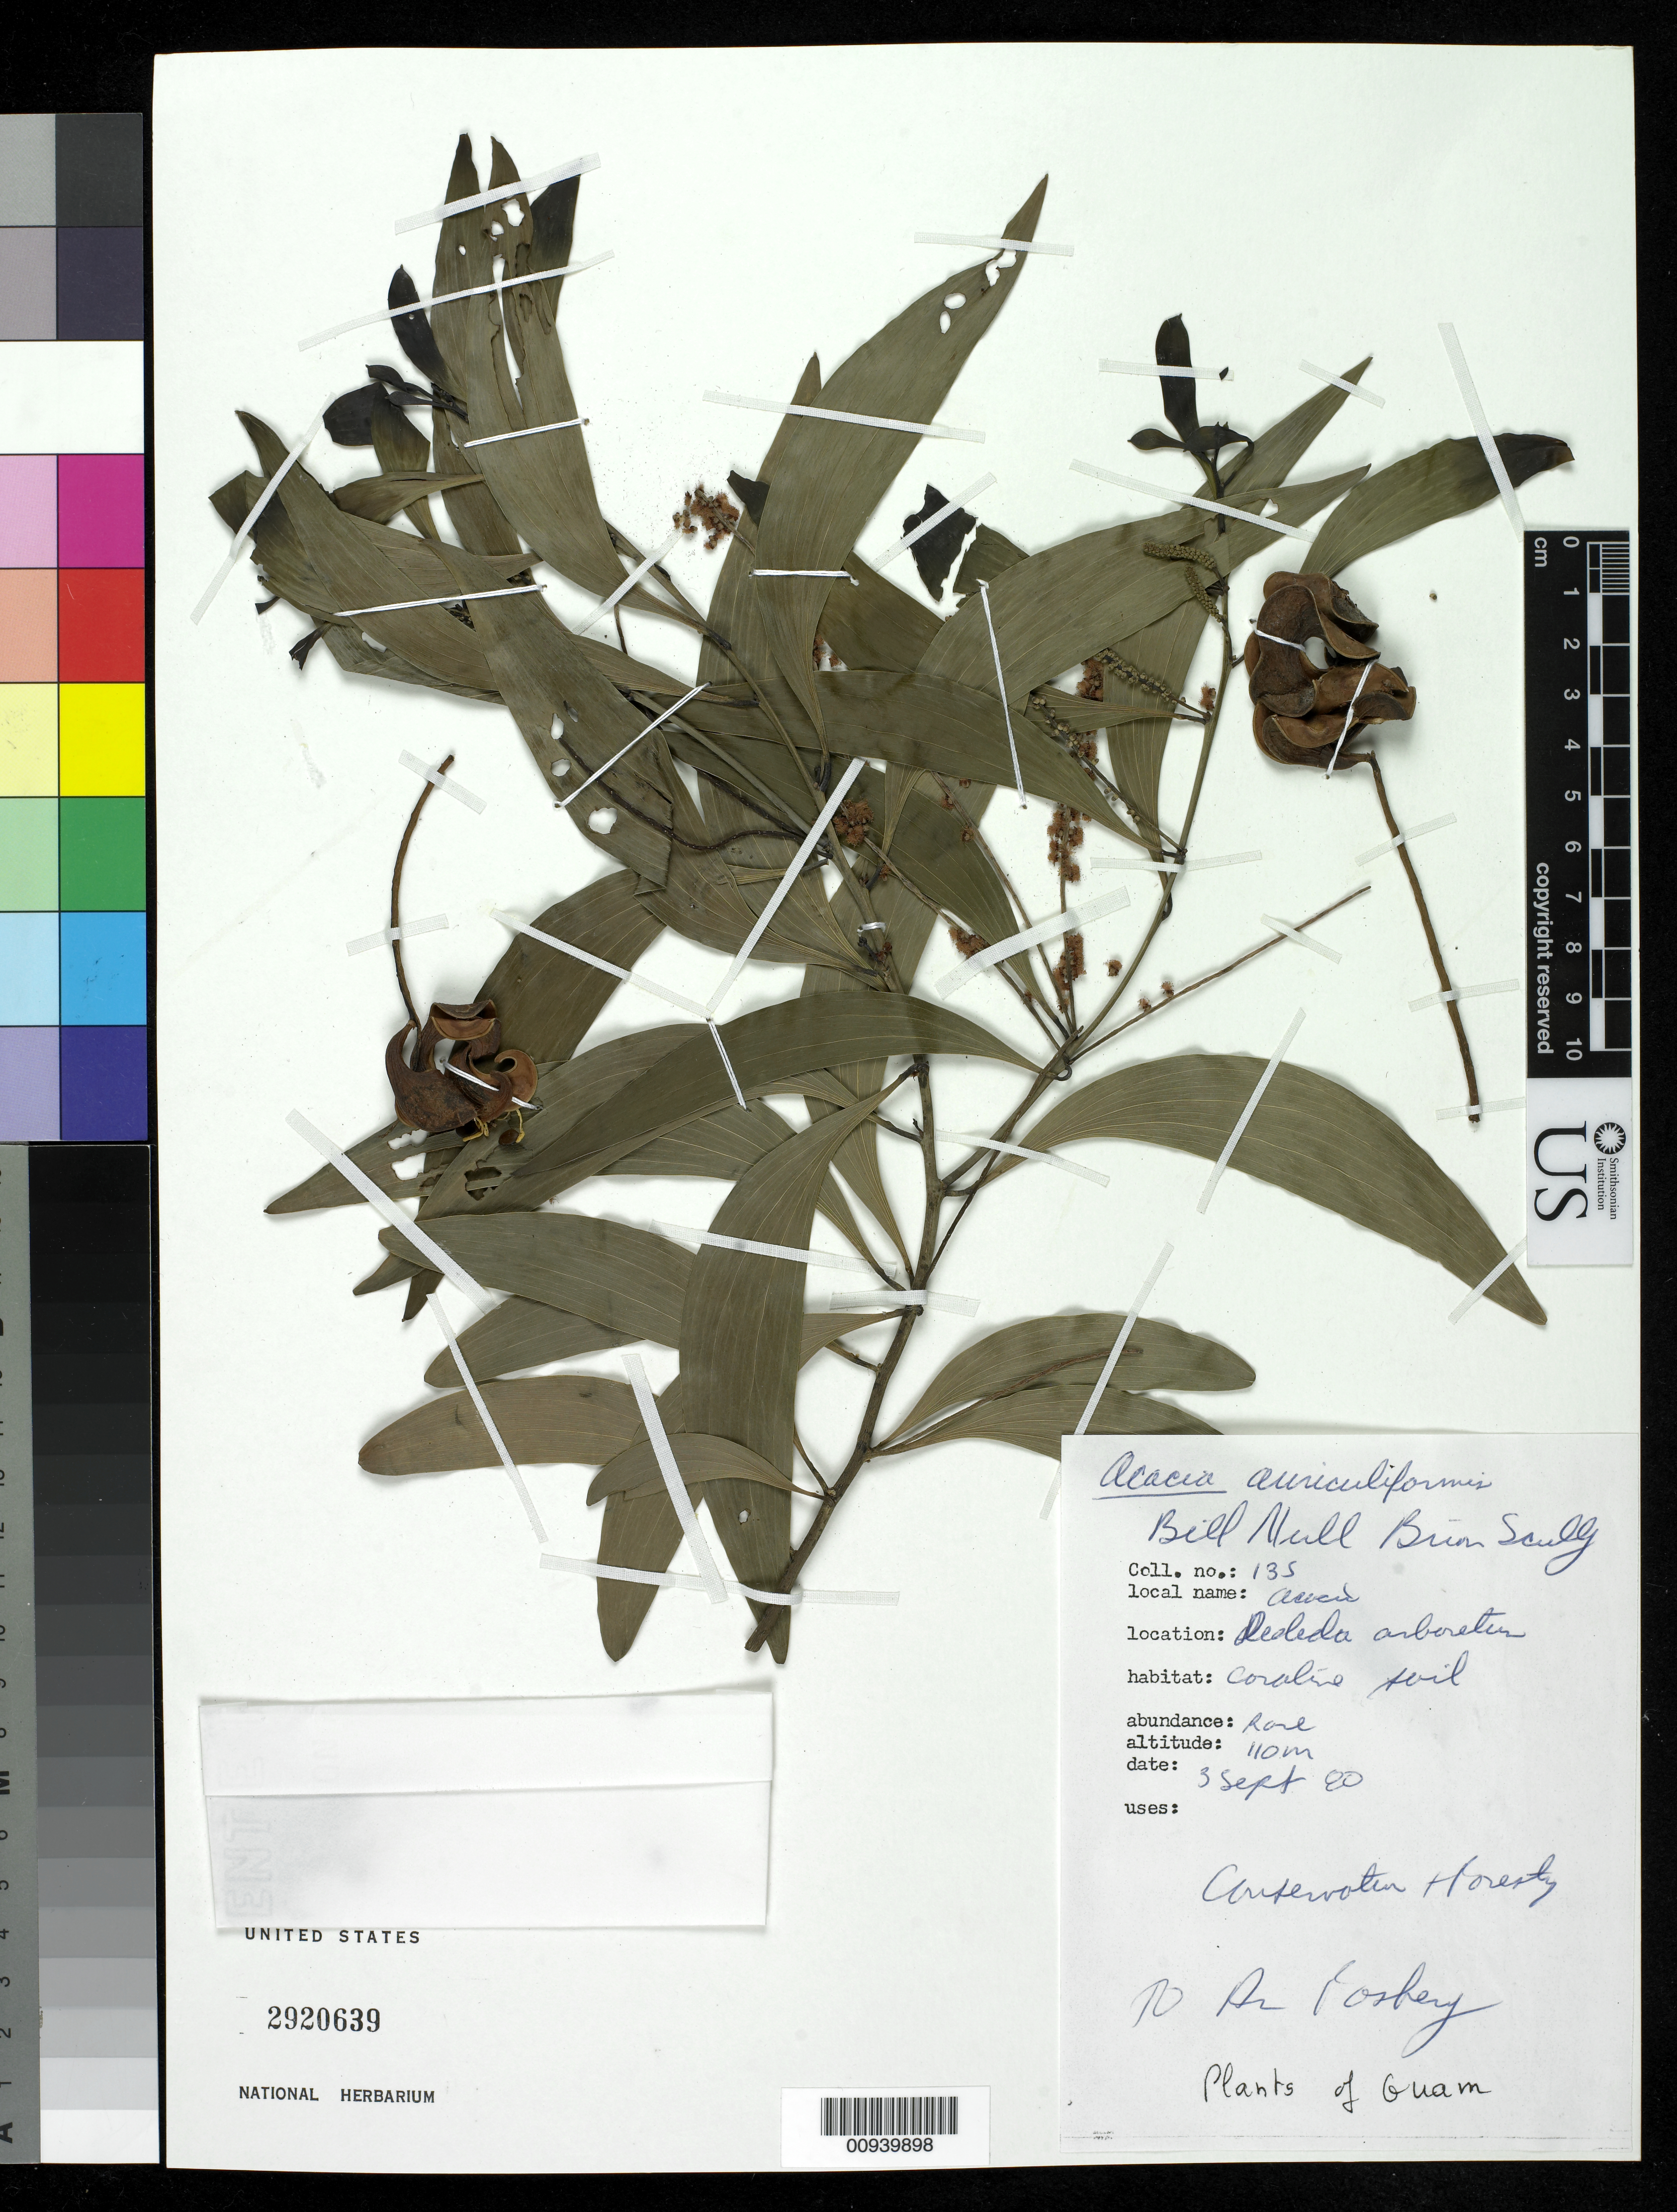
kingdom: Plantae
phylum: Tracheophyta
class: Magnoliopsida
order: Fabales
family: Fabaceae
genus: Acacia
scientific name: Acacia auriculiformis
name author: A. Cunn. ex Benth.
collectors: B. Null & B. Richardson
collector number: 135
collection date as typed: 30 Sep 1980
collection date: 1980-09-30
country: Guam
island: Guam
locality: Dedededa Arboretum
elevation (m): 110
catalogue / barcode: US 2920639